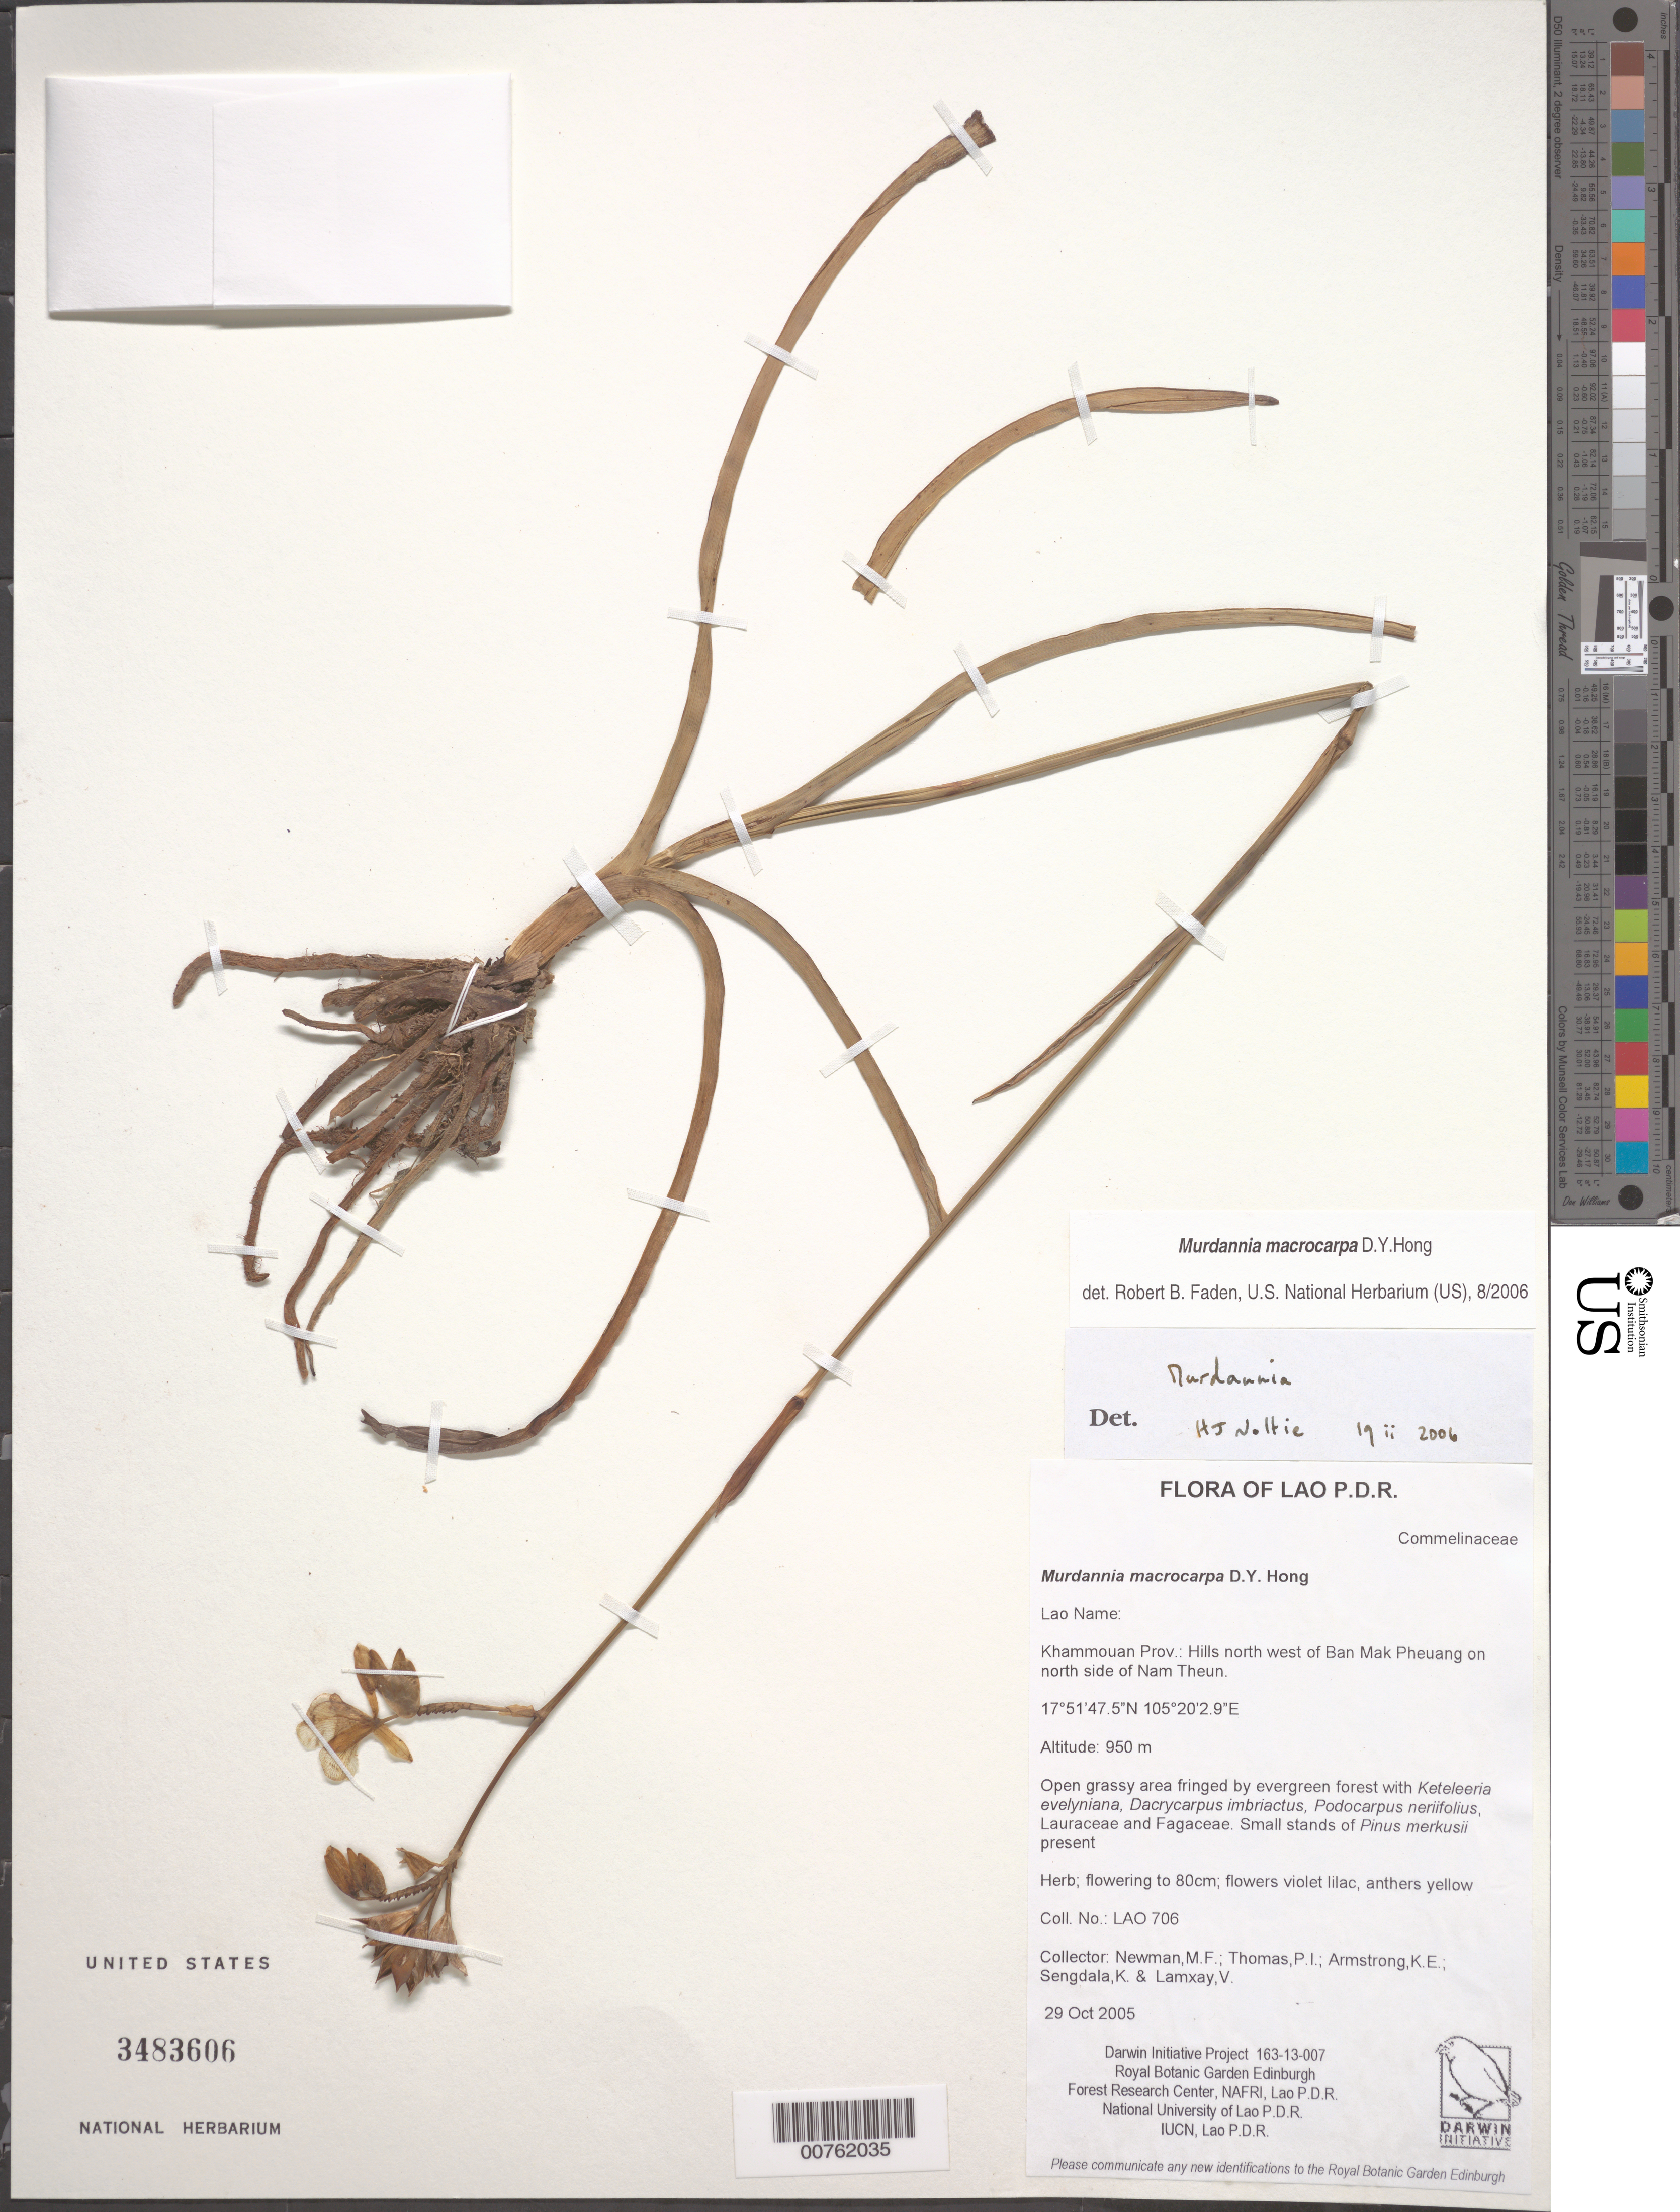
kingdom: Plantae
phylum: Tracheophyta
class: Liliopsida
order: Commelinales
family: Commelinaceae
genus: Murdannia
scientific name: Murdannia macrocarpa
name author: D.Y. Hong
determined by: Faden, Robert B., (US), Smithsonian Institution - National Museum of Natural History (UNITED STATES)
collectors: M. F. Newman, P. Thomas, K. Armstrong, K. Sengdala & V. Lamxay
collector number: LAO 706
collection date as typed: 29 Oct 2005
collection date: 2005-10-29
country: Laos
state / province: Khammouan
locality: Hills NW of Ban Mak Pheuang on north side of Nam Theun.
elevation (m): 950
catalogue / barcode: US 3483606